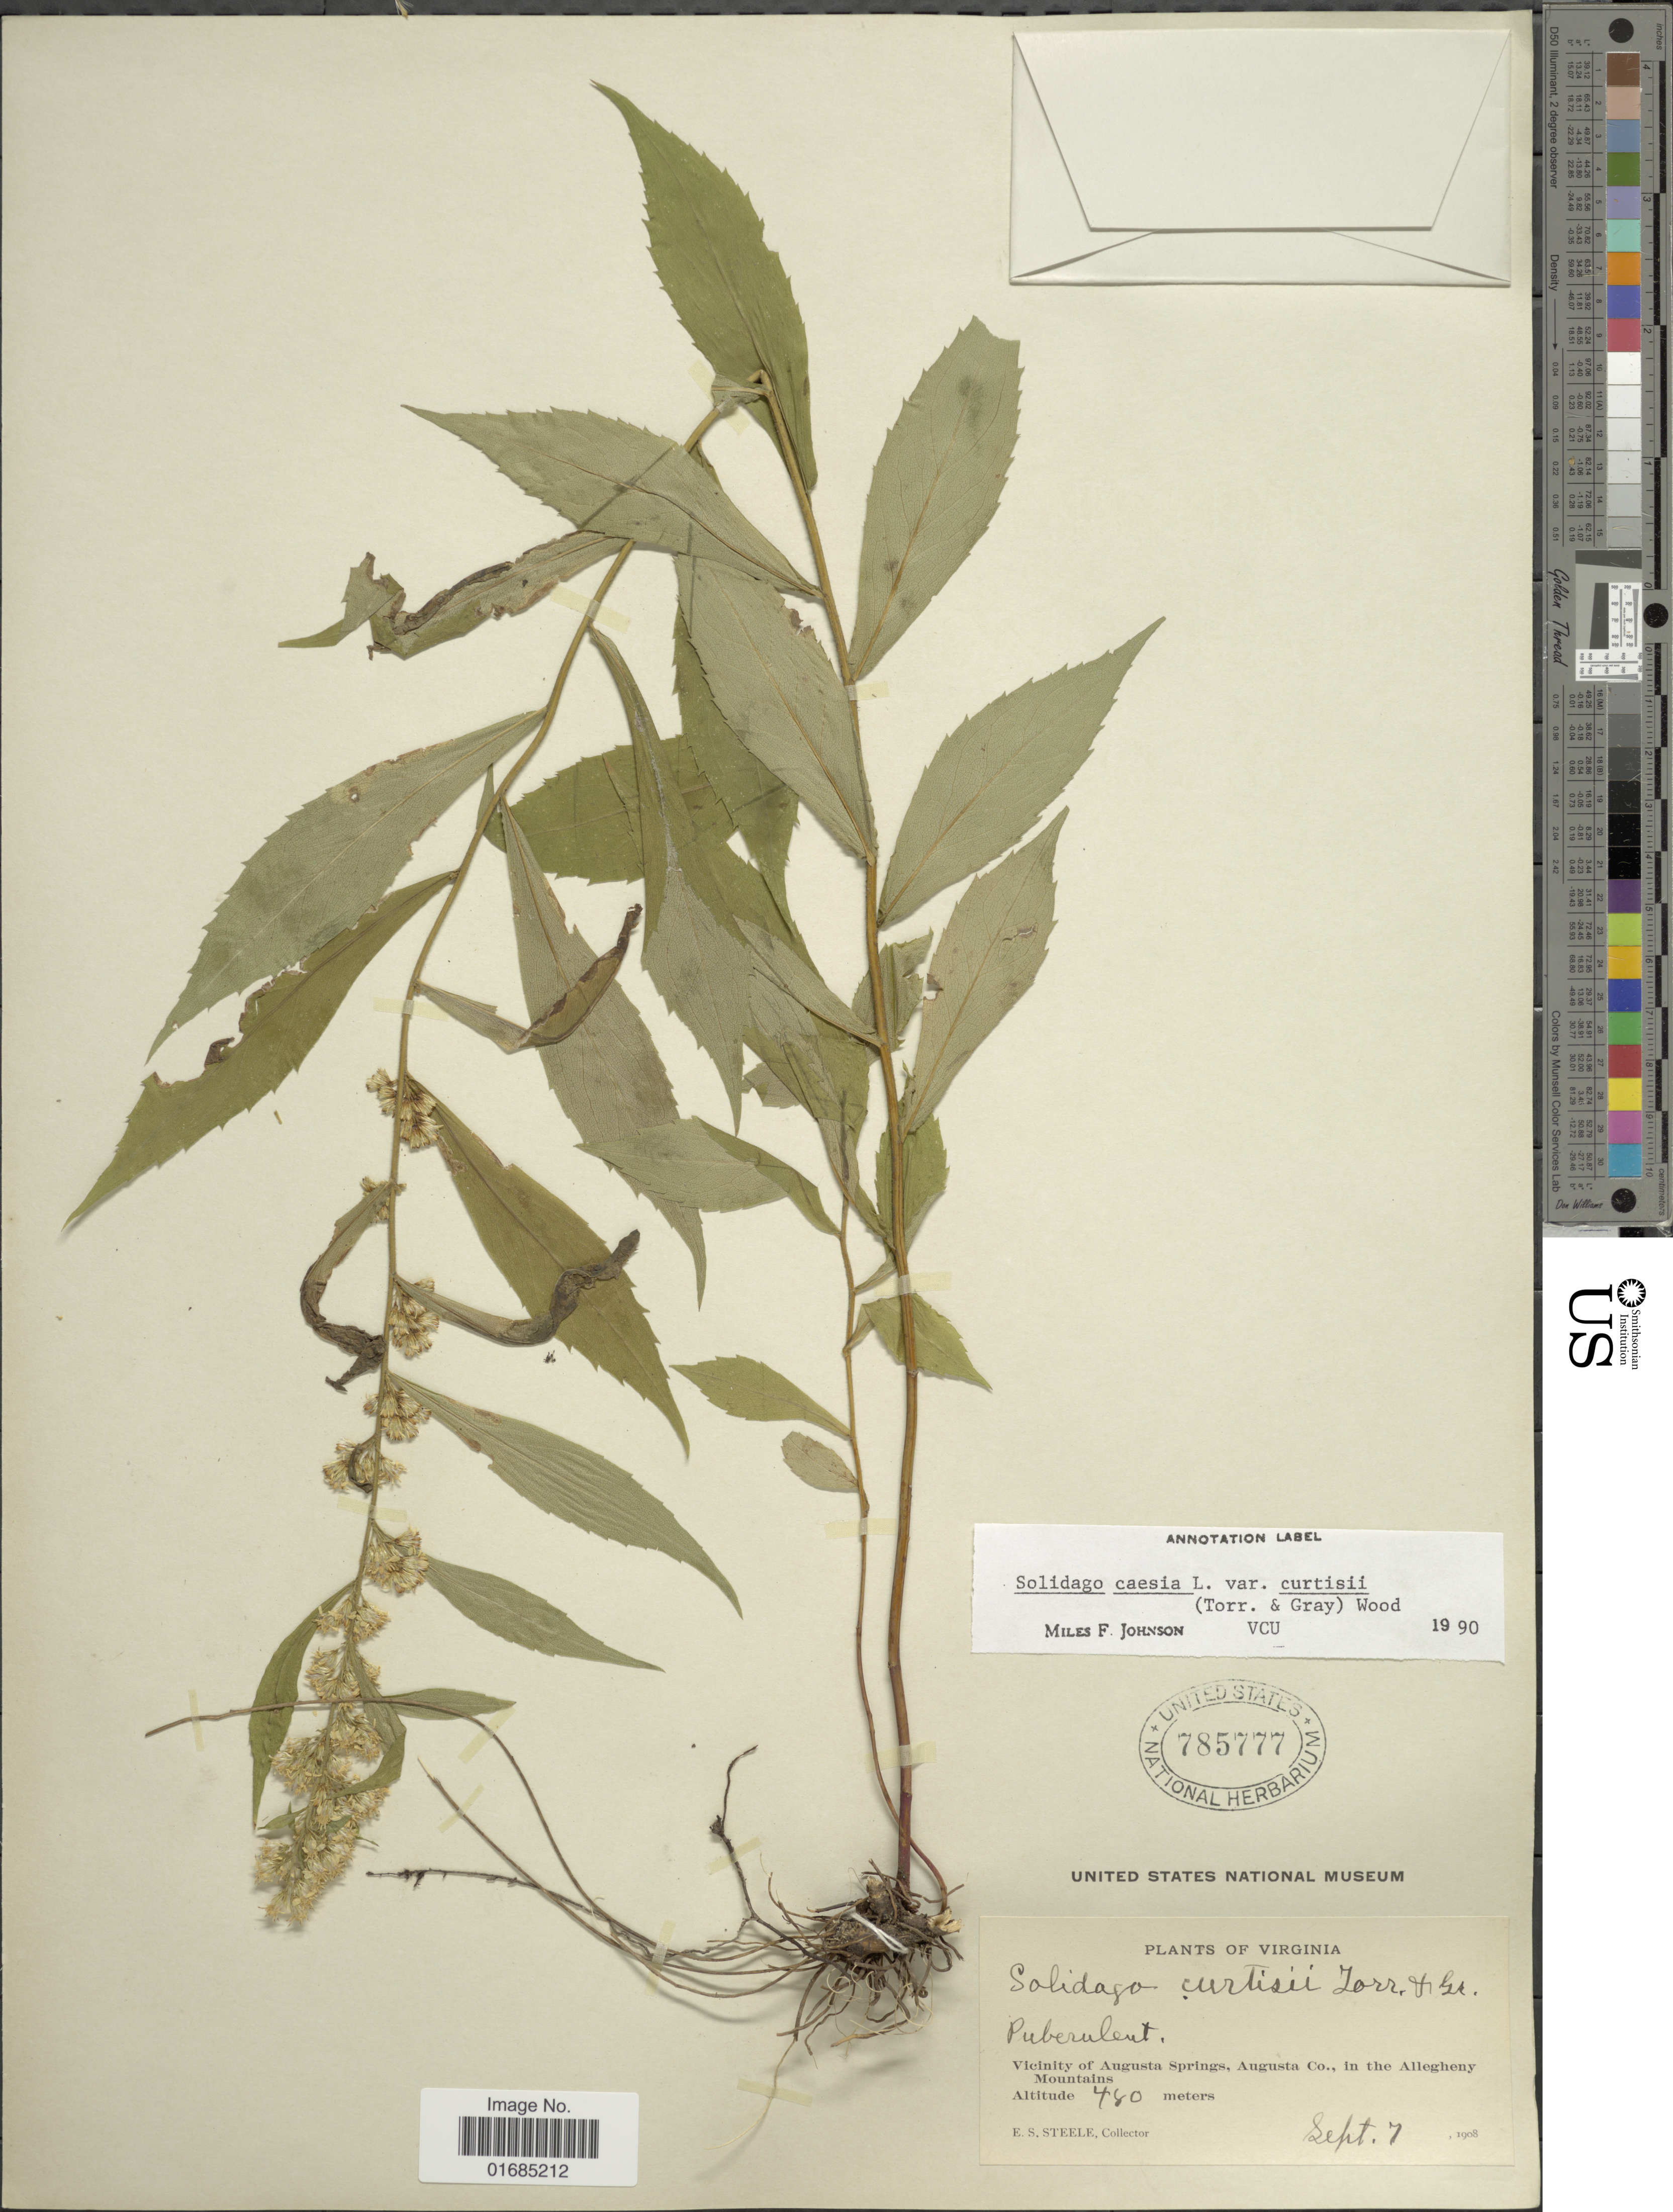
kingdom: Plantae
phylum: Tracheophyta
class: Magnoliopsida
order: Asterales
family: Asteraceae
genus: Solidago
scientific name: Solidago caesia var. curtisii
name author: (Torr. & A. Gray) C.E.S. Taylor & R.J. Taylor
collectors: E. Steele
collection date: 1908-09-07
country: United States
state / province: Virginia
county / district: Augusta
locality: Virginia. Vicinity of Augusta Springs, Augusta Co., in the Allegheny Mountains.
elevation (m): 480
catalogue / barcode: US 785777